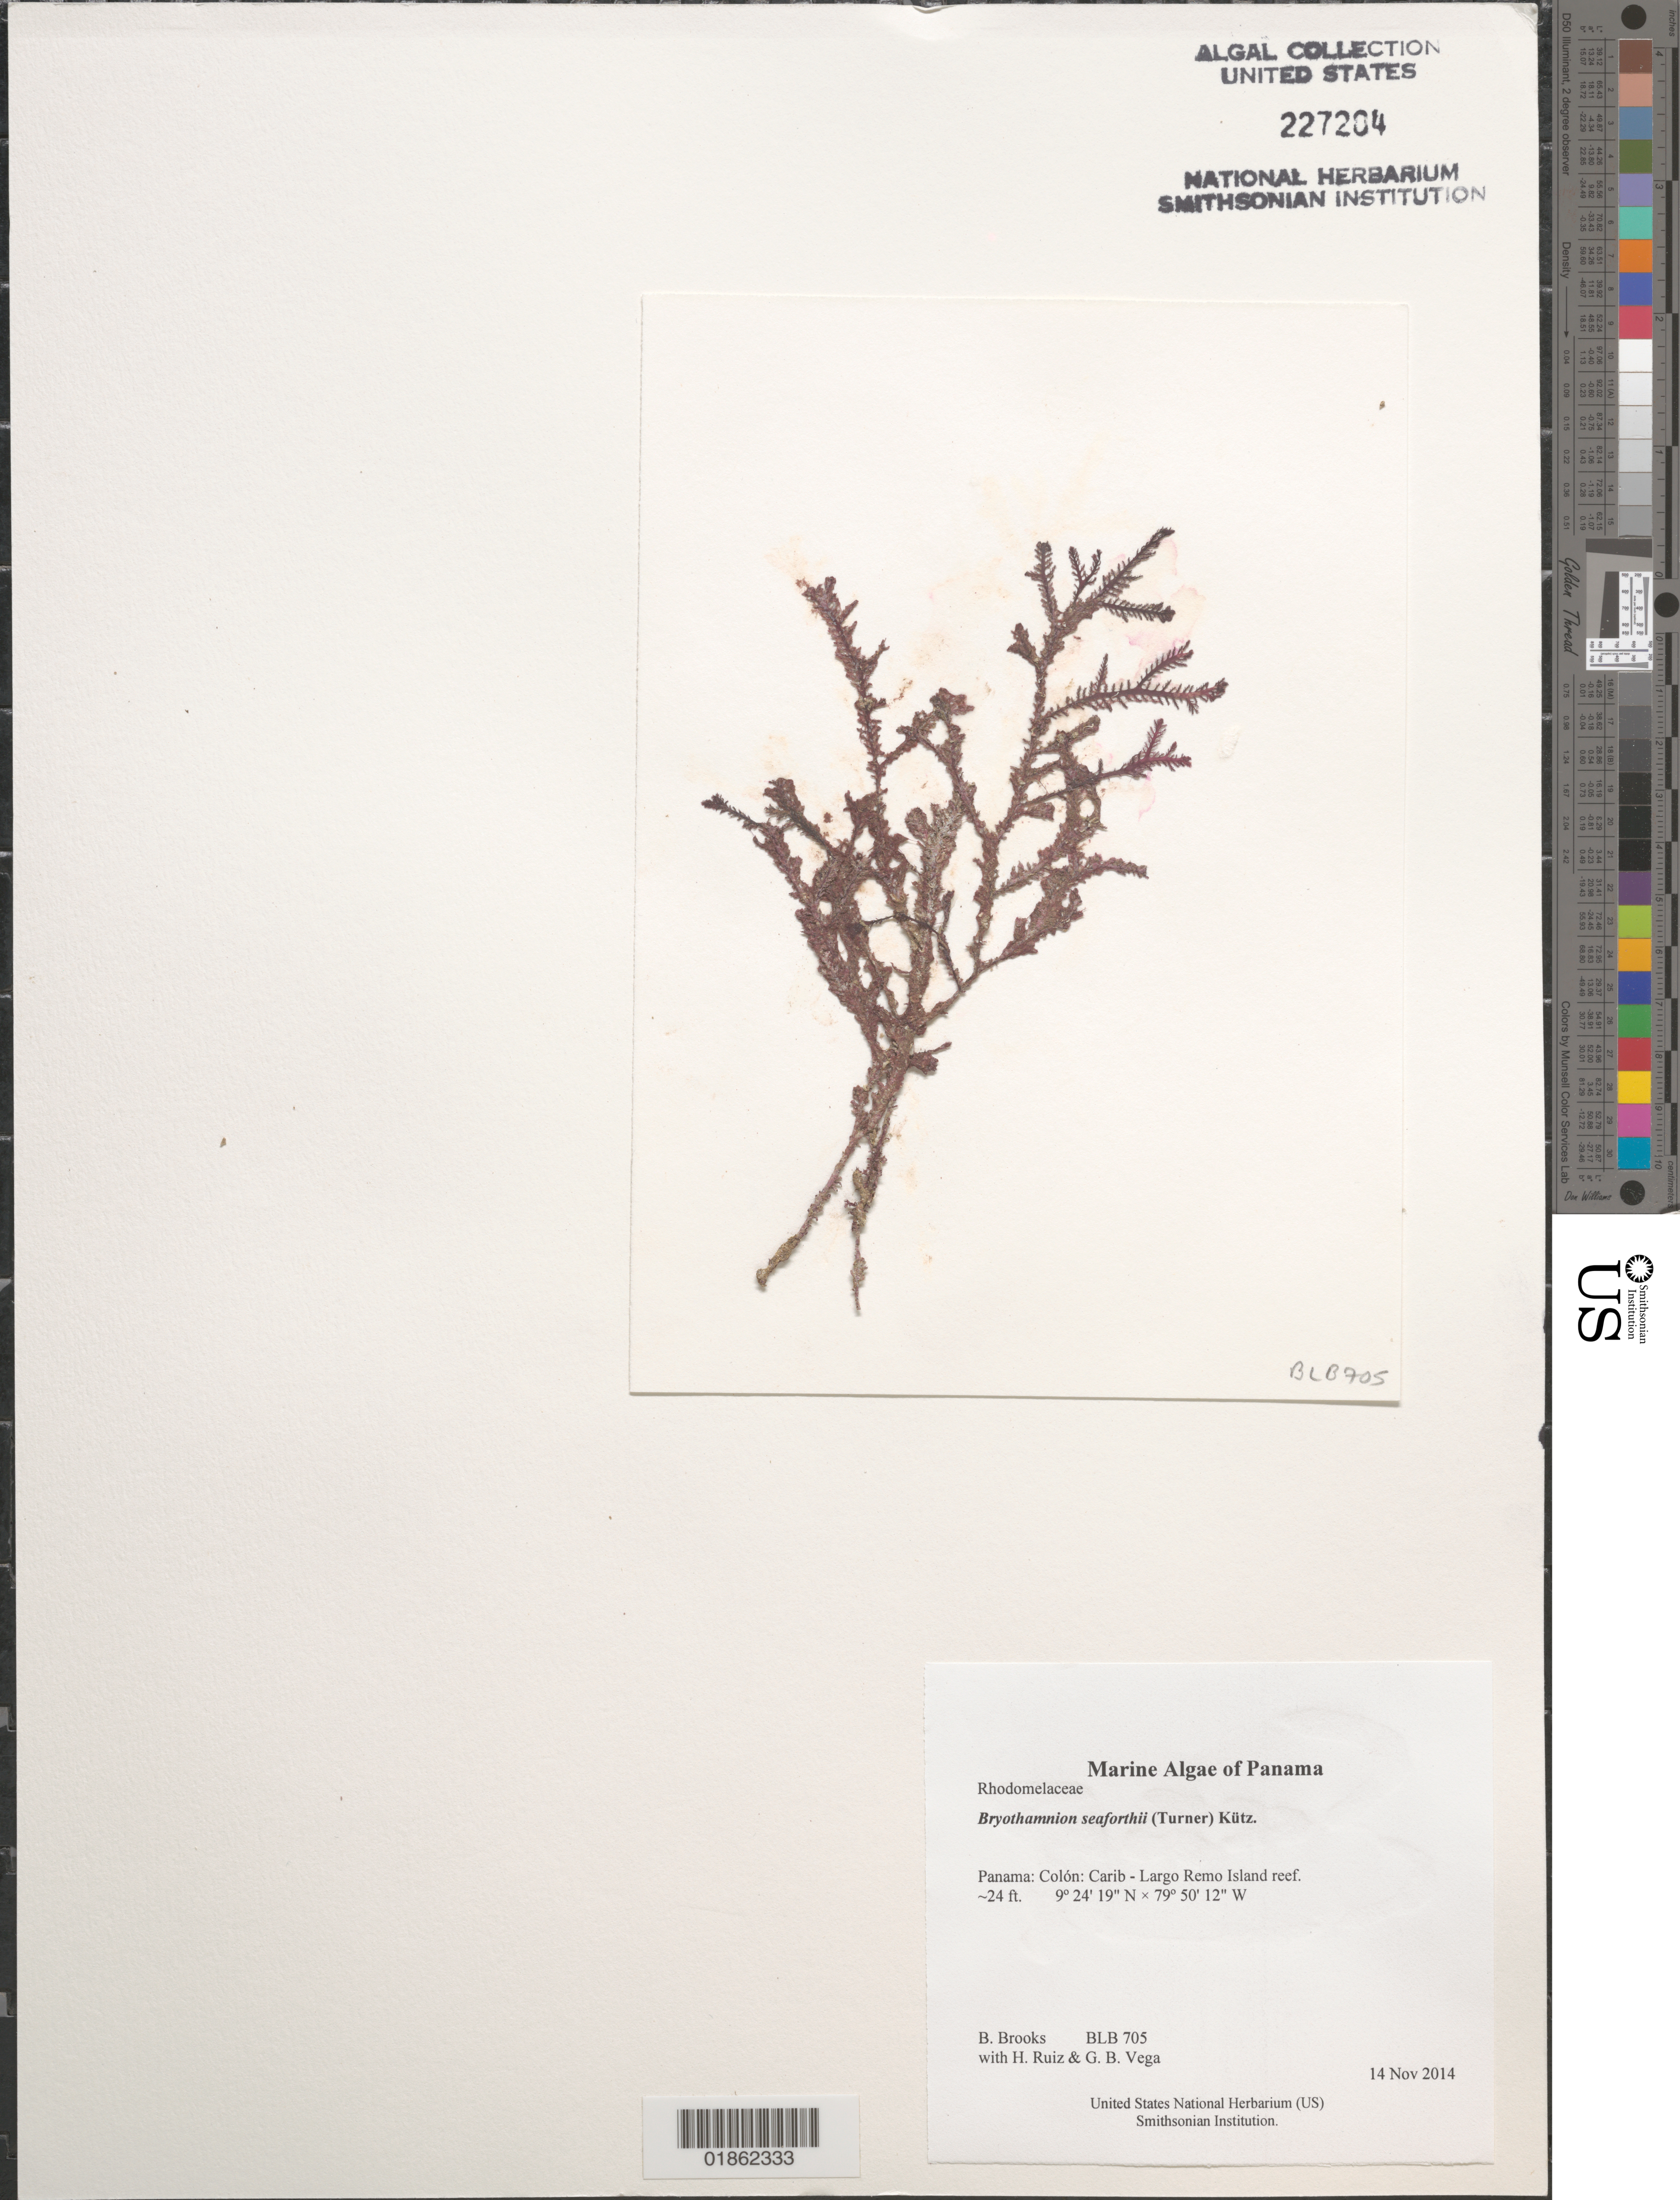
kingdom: Plantae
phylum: Rhodophyta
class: Florideophyceae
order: Ceramiales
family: Rhodomelaceae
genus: Bryothamnion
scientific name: Bryothamnion seaforthii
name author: (Turner) Kütz.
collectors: B. Brooks, H. Ruiz & G. B. Vega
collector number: BLB 705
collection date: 2014-11-14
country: Panama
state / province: Colón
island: Largo Remo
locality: Carib - Largo Remo Island reef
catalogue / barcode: US 227204